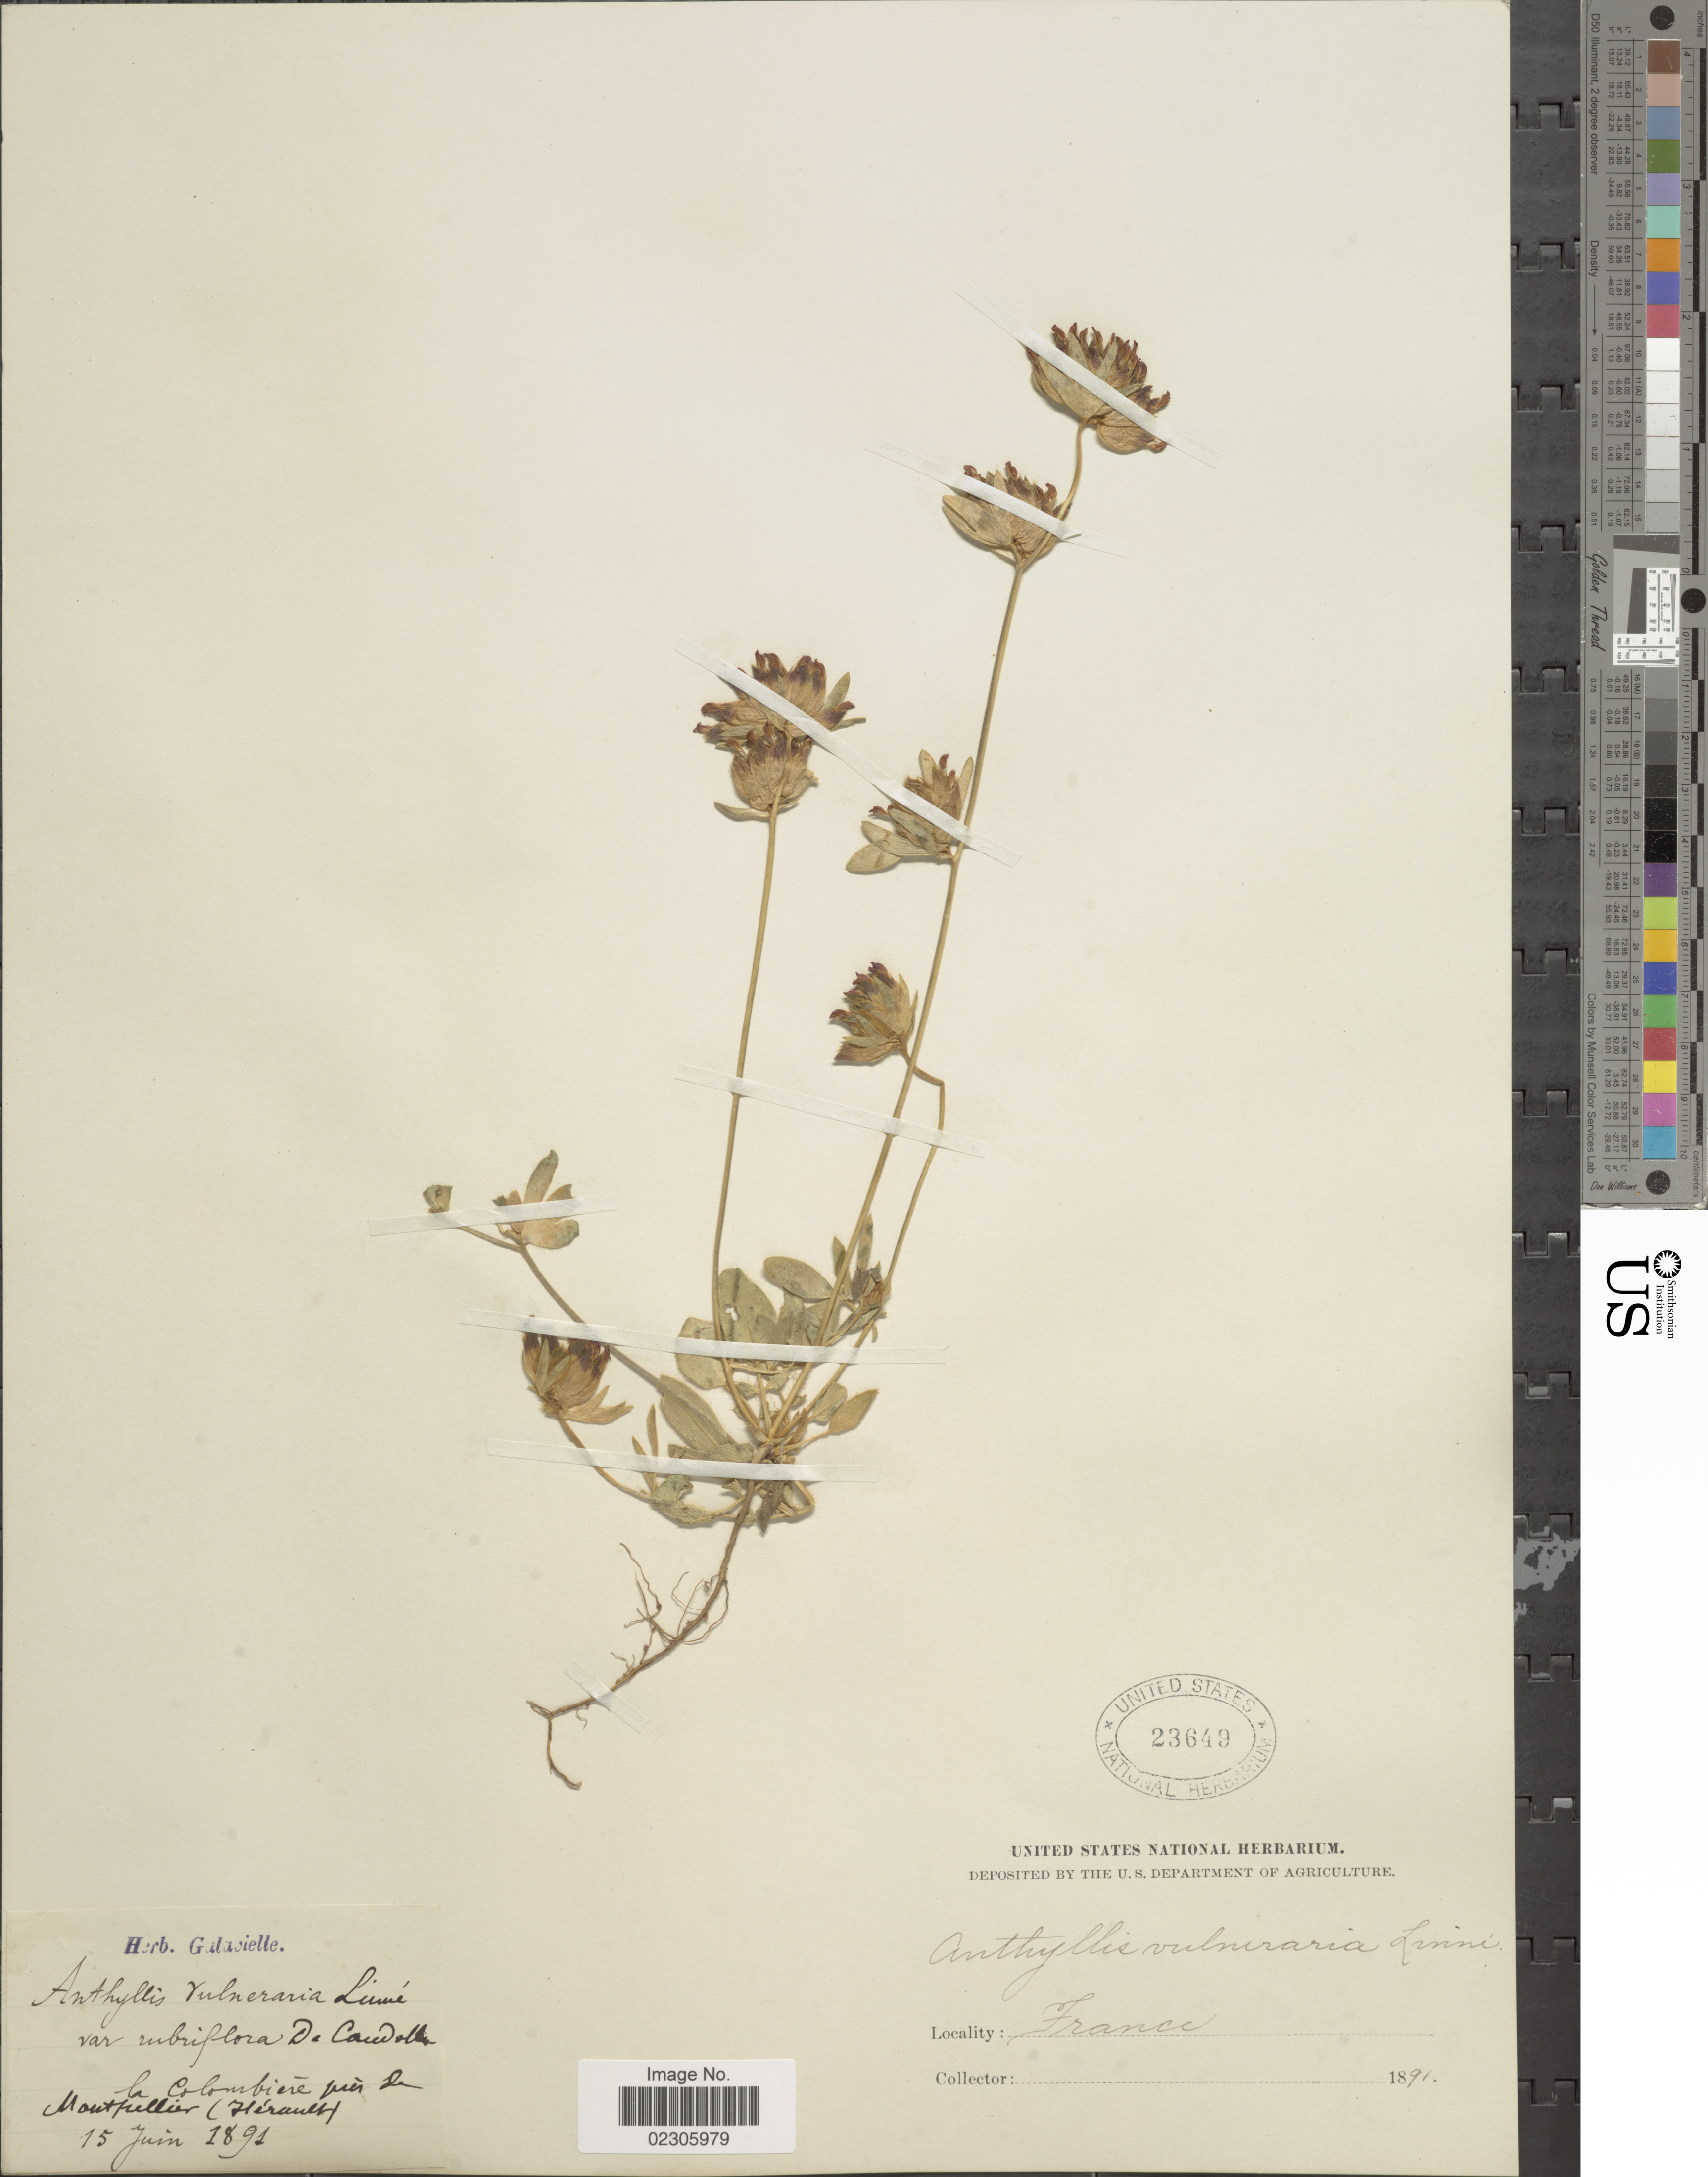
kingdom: Plantae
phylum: Tracheophyta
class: Magnoliopsida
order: Fabales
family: Fabaceae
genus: Anthyllis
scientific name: Anthyllis vulneraria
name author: L.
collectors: Ex herb. Galavielle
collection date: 1891-06-15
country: France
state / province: Occitanie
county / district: Hérault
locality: La Colombiere pres da Montpellier (Herault)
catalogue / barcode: US 23649